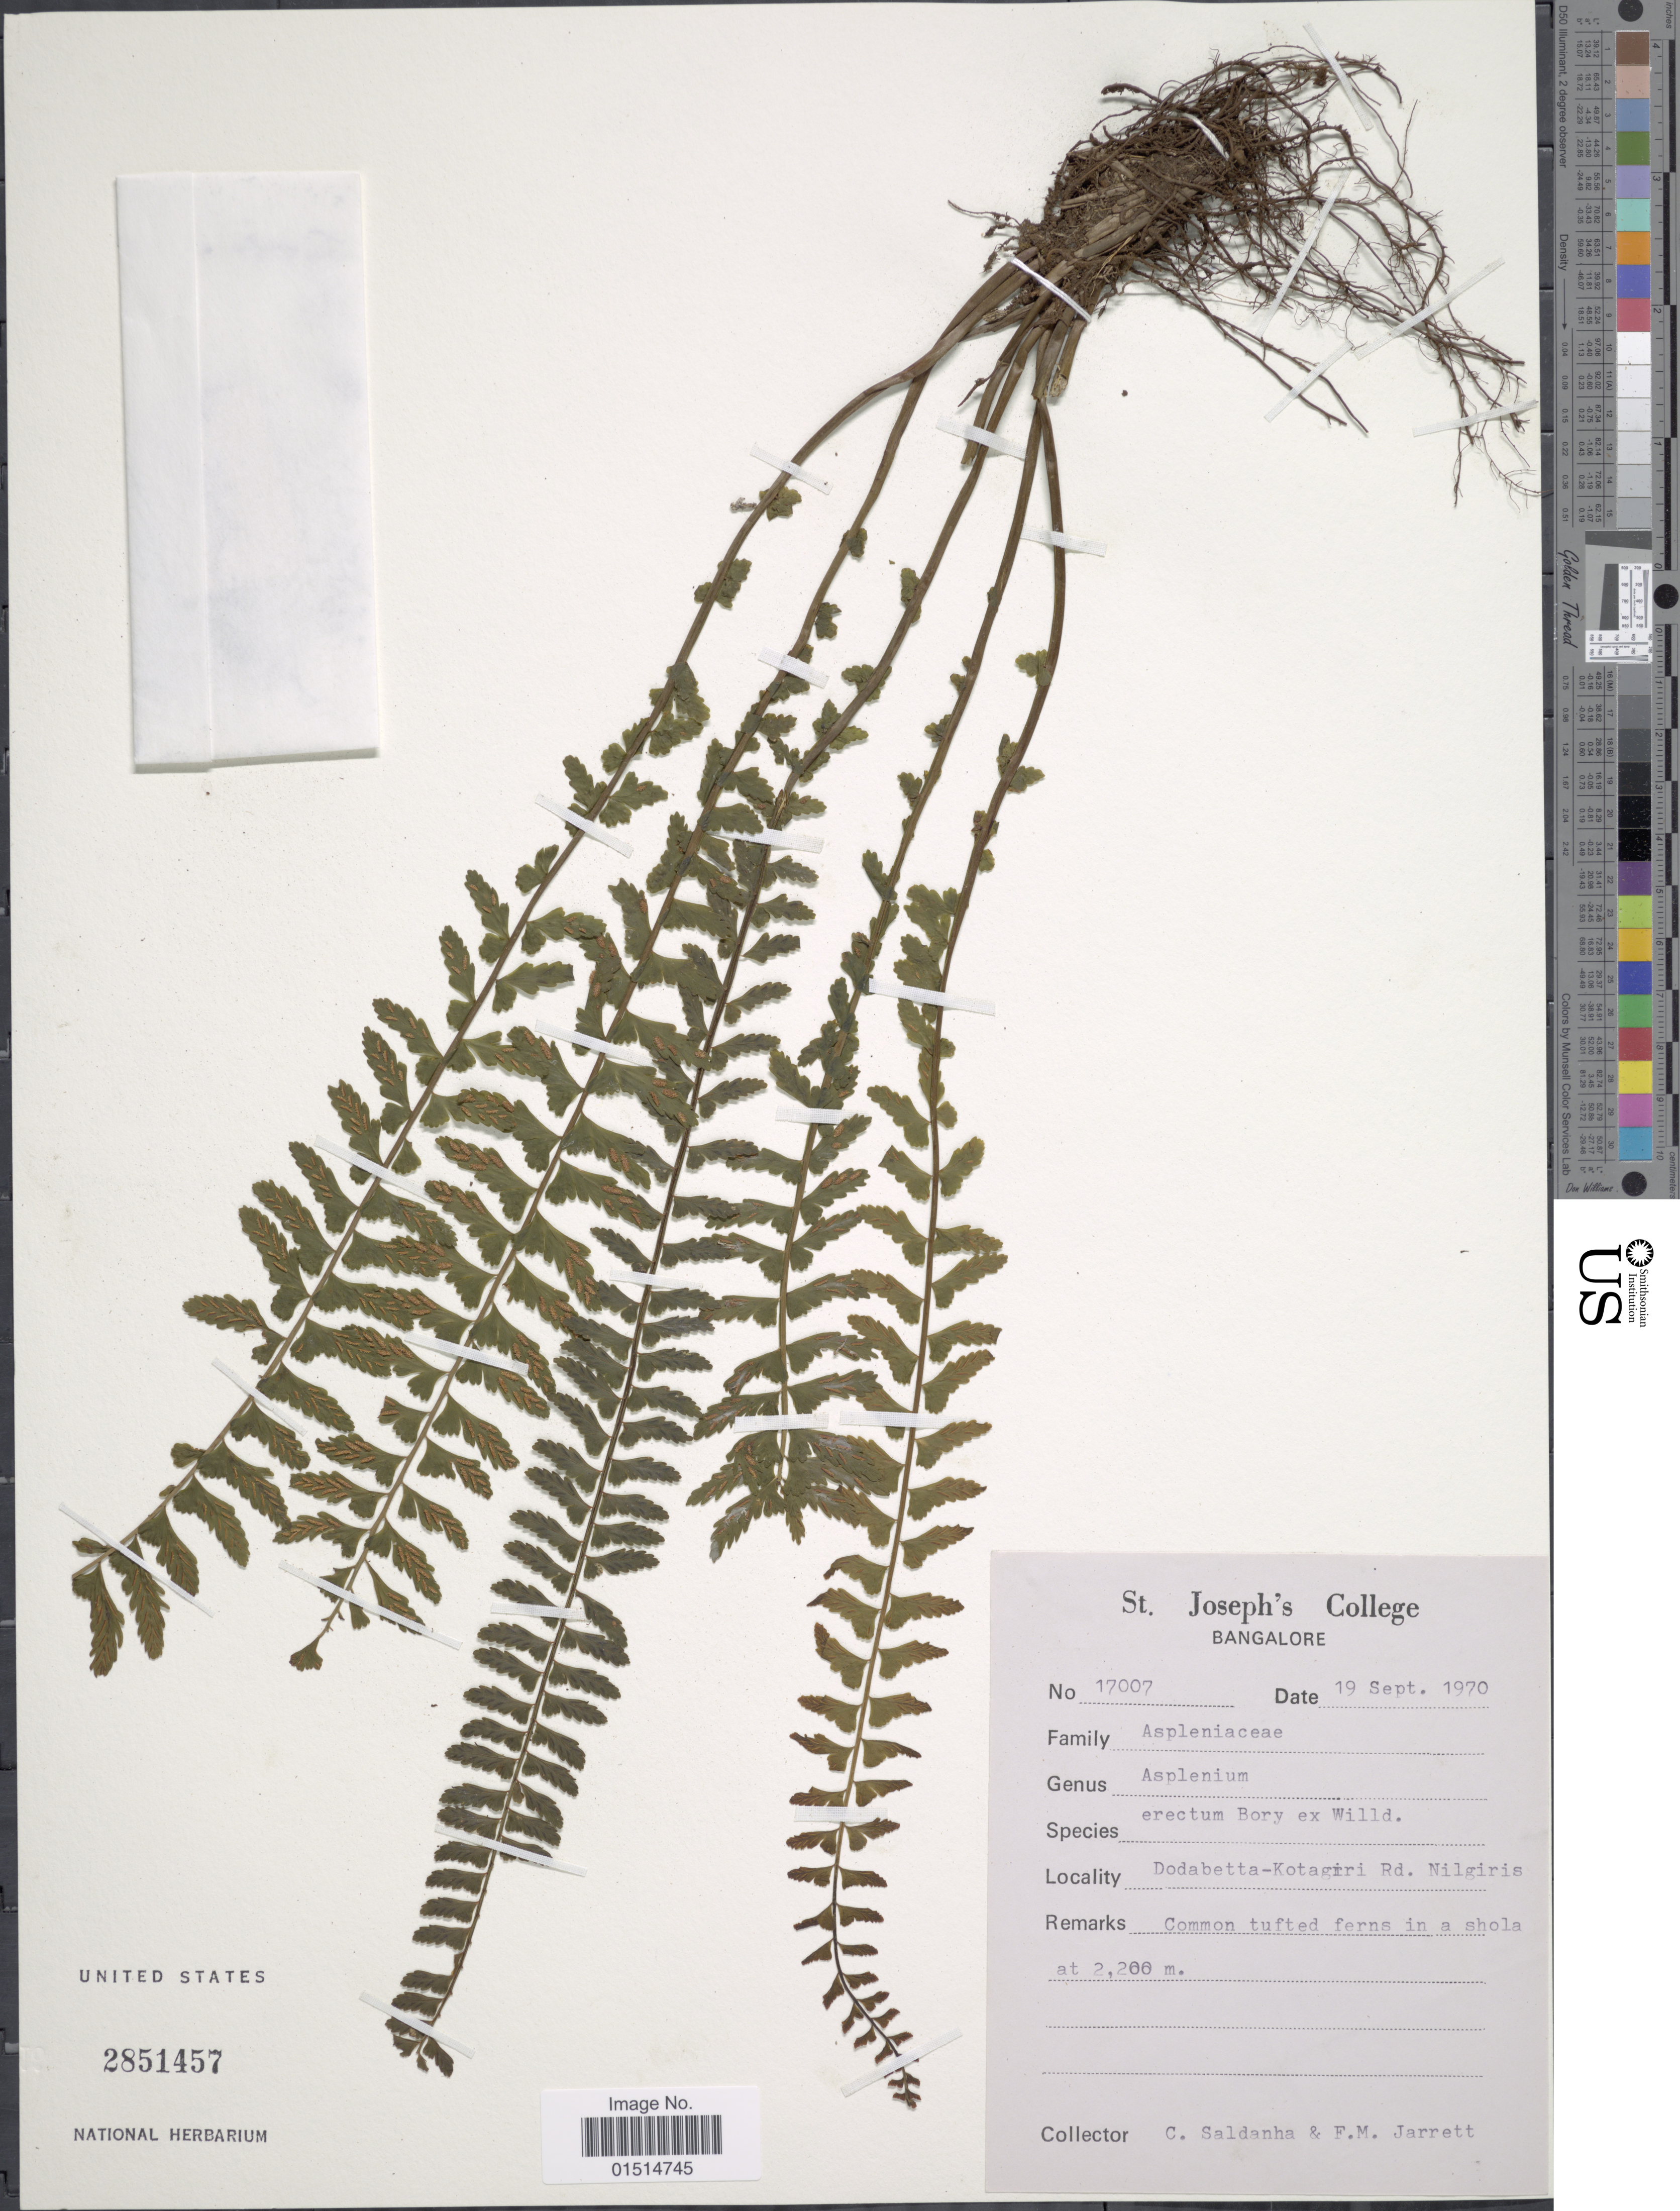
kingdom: Plantae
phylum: Tracheophyta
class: Polypodiopsida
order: Polypodiales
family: Aspleniaceae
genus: Asplenium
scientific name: Asplenium erectum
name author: Bory ex Willd.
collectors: C. Saldanha & F. M. Jarrett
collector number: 17007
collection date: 1970-09-19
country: India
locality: Bangalore, Dodabetta - Kotagiri Rd. Nilgiris, Common tufted ferns in a shola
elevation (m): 2200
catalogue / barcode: US 2851457